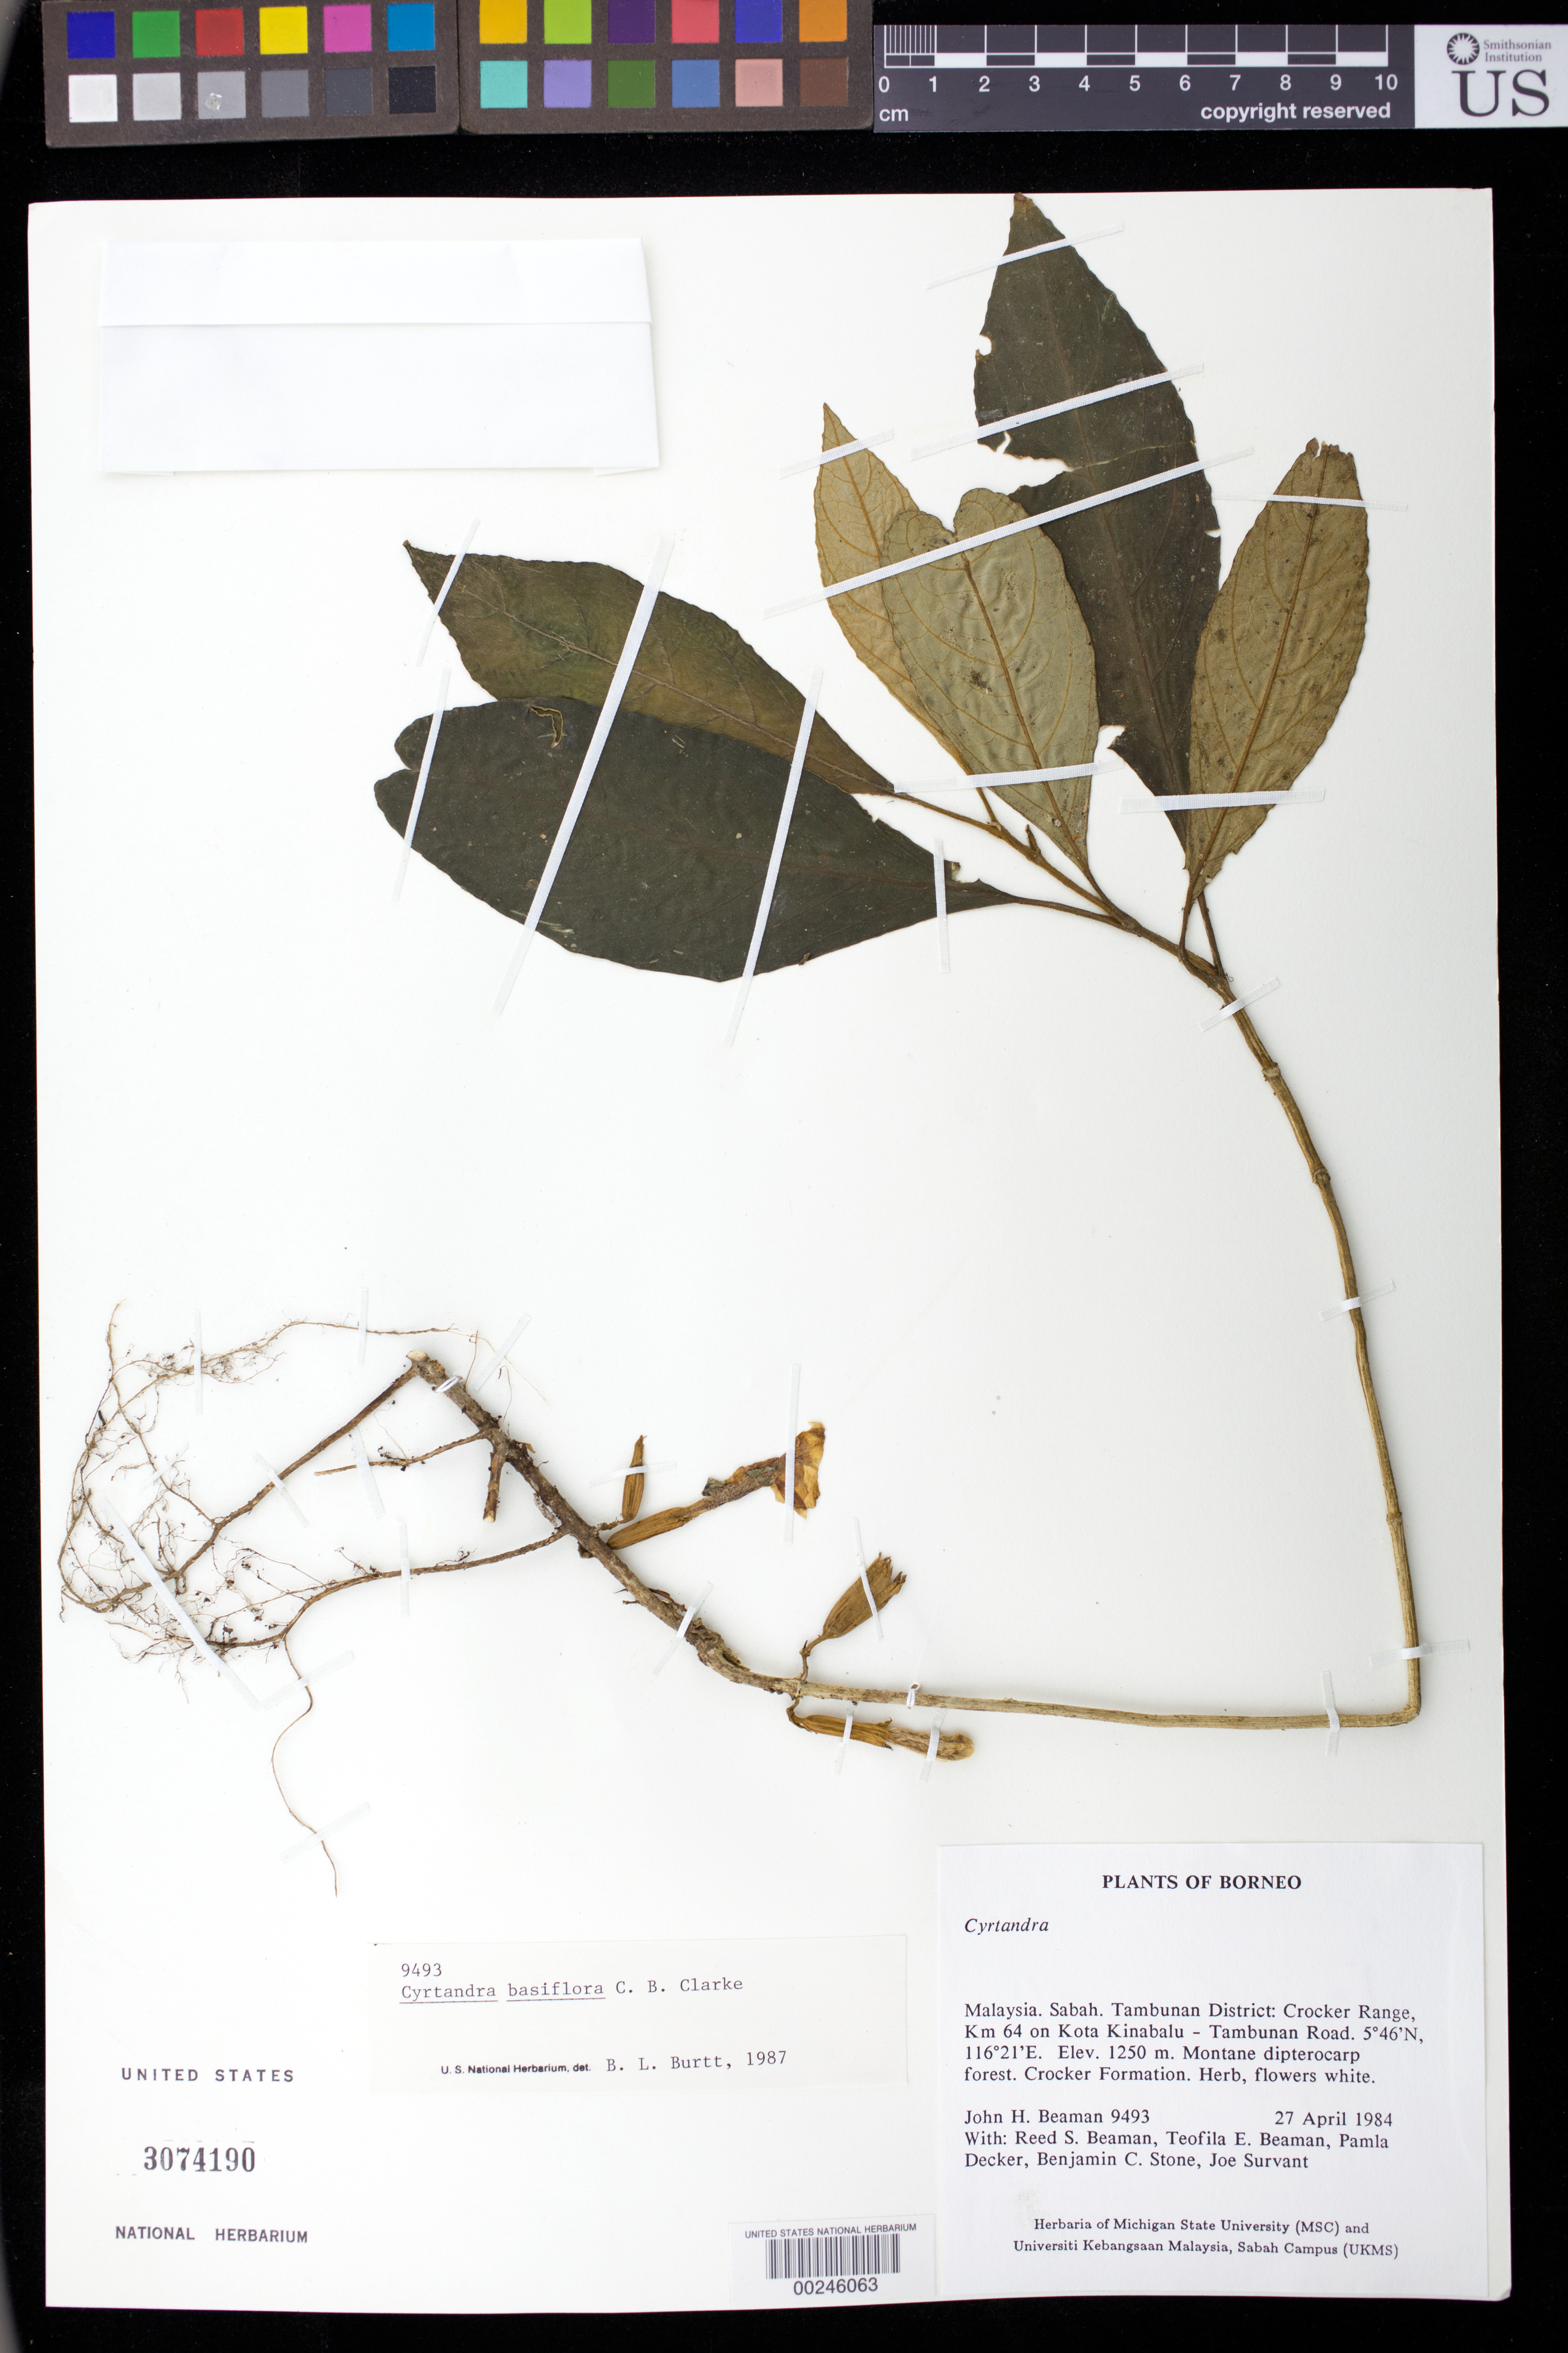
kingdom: Plantae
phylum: Tracheophyta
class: Magnoliopsida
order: Lamiales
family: Gesneriaceae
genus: Cyrtandra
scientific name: Cyrtandra basiflora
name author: C.B. Clarke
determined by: Burtt, B. L.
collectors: J. H. Beaman, R. S. Beaman, T. E. Beaman, P. Decker, B. C. Stone & J. Survant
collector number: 9493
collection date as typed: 27 Apr 1984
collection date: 1984-04-27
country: Malaysia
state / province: Sabah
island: Borneo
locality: Tambunan dist, crocker range, km 64 on kota kinabalu - tambunan road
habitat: Montane dipterocarp forest, crocker formation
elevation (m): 1250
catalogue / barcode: US 3074190